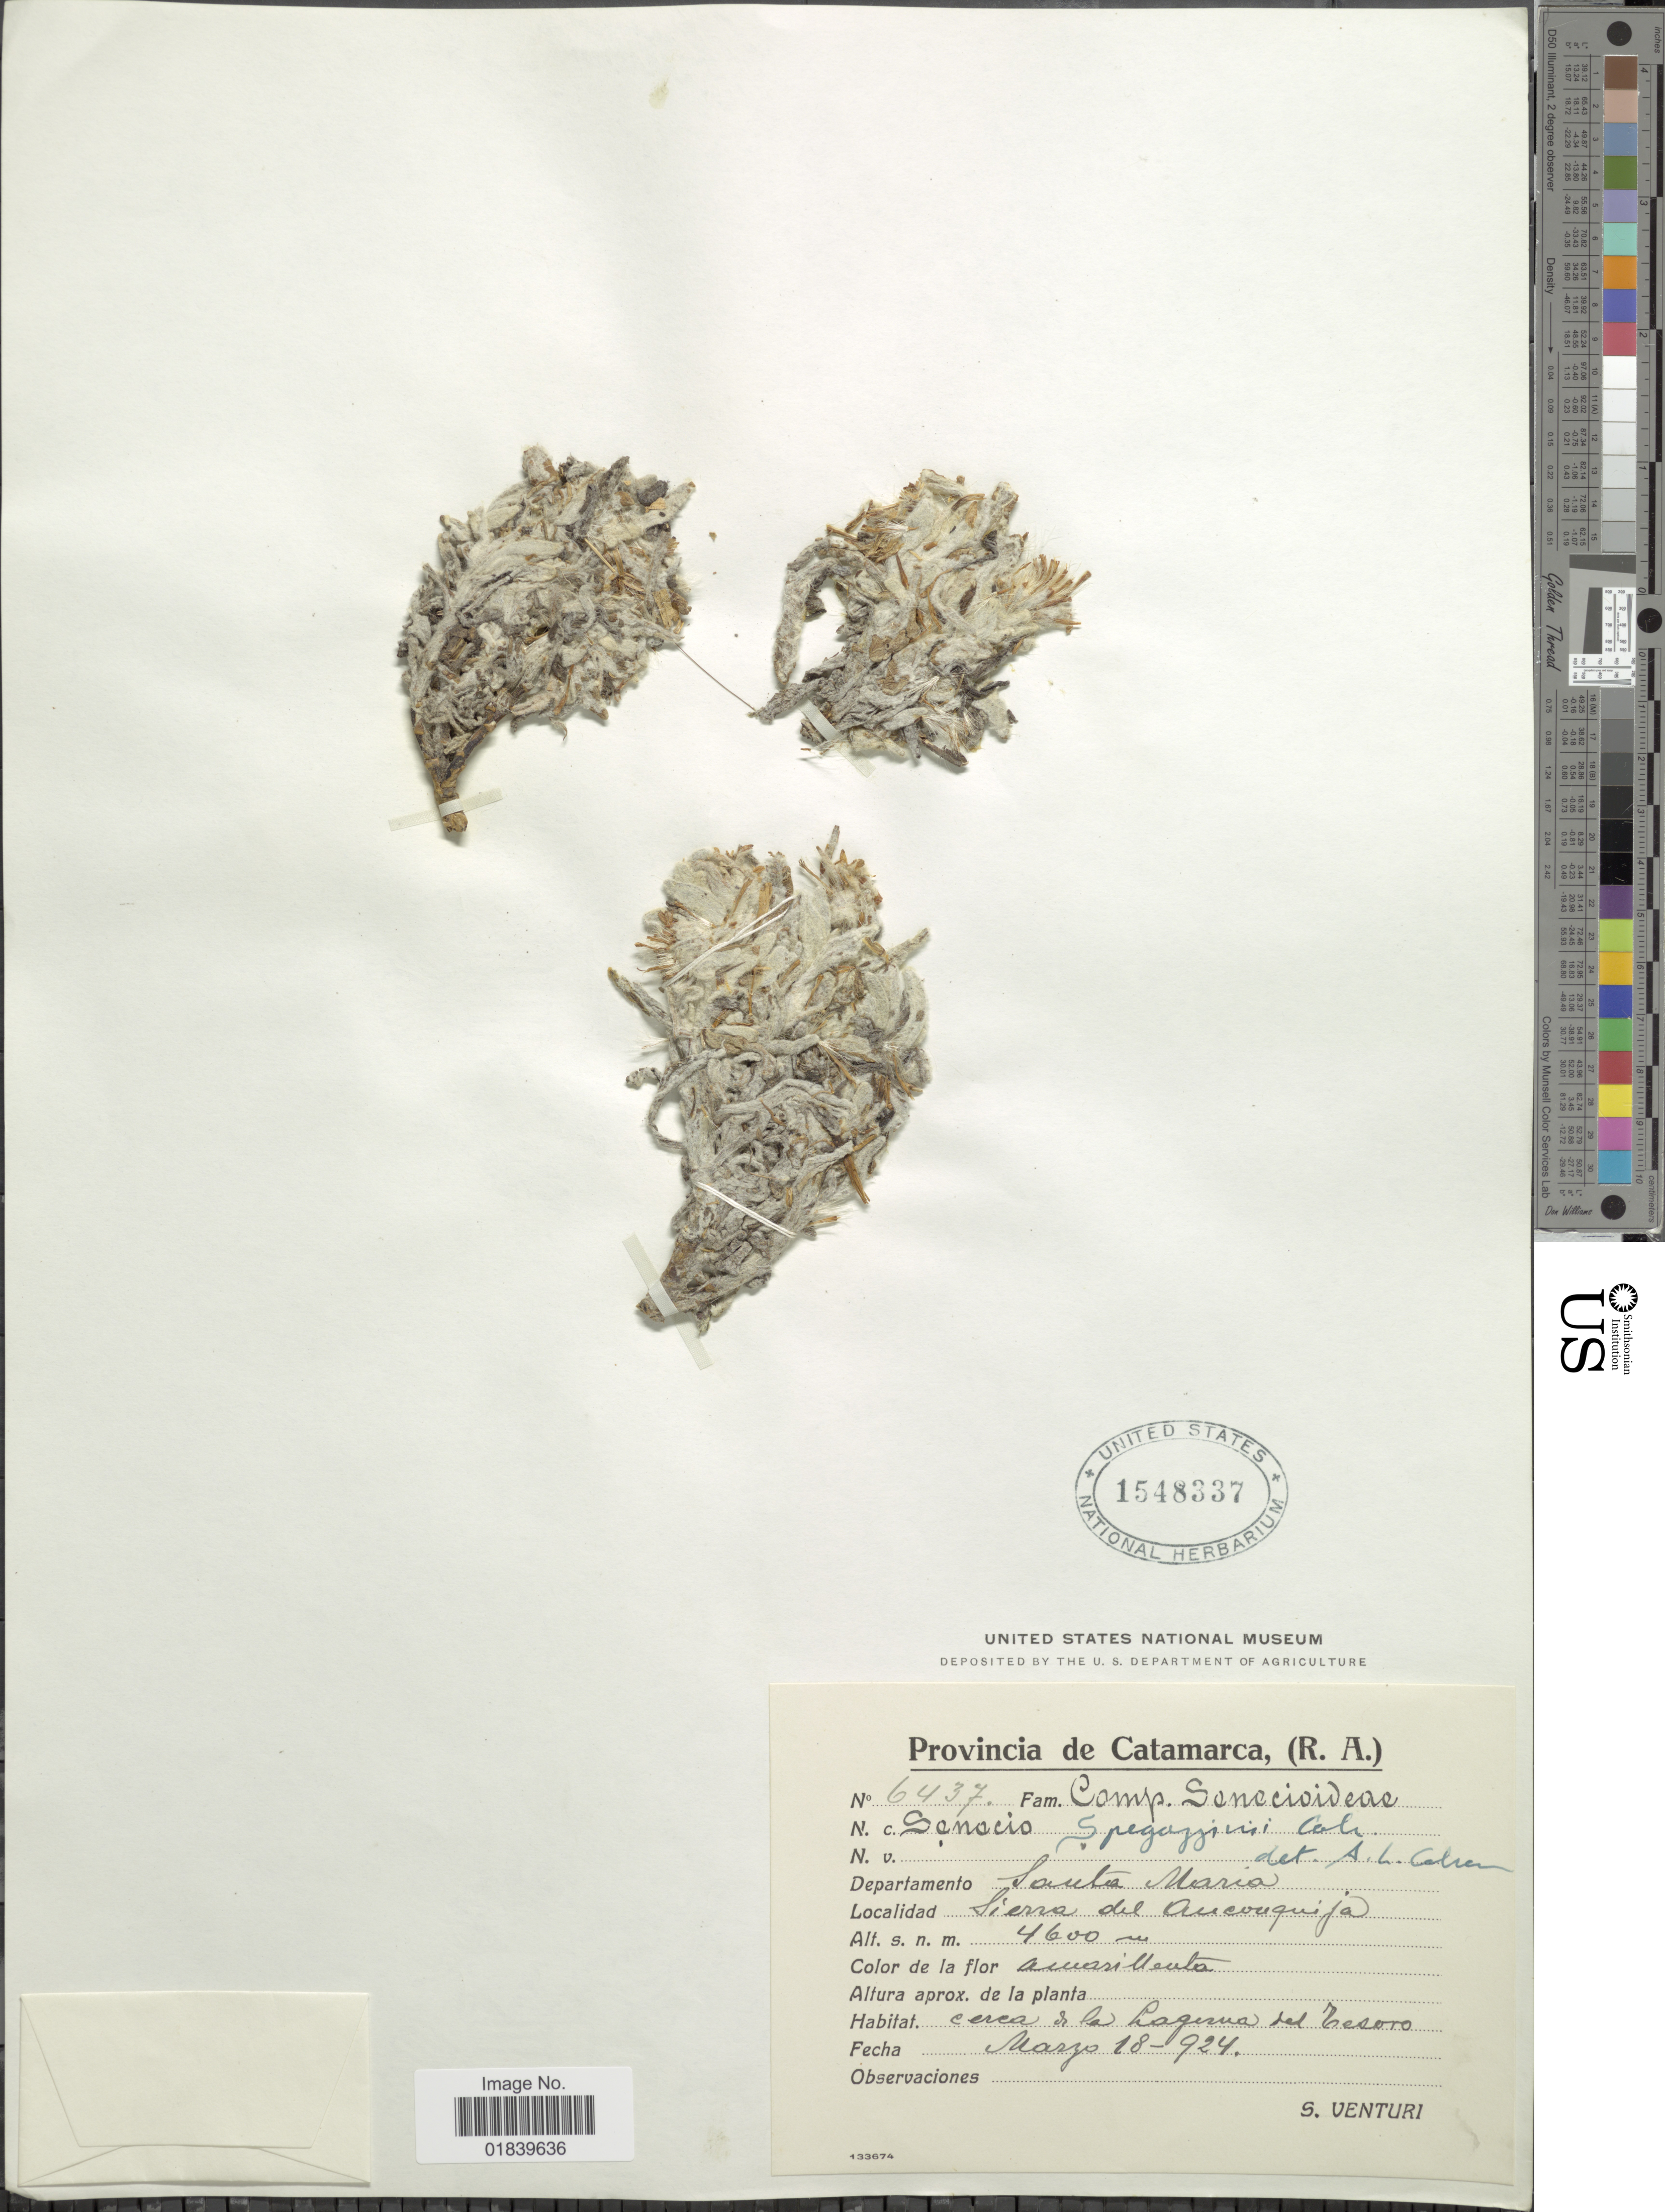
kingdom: Plantae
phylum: Tracheophyta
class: Magnoliopsida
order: Asterales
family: Asteraceae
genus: Senecio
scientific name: Senecio spegazzinii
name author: Cabrera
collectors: S. Venturi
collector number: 6437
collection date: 1924-03-18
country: Argentina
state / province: Catamarca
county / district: Santa Maria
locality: Sierra del Aconquija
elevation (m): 4600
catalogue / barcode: US 1548337